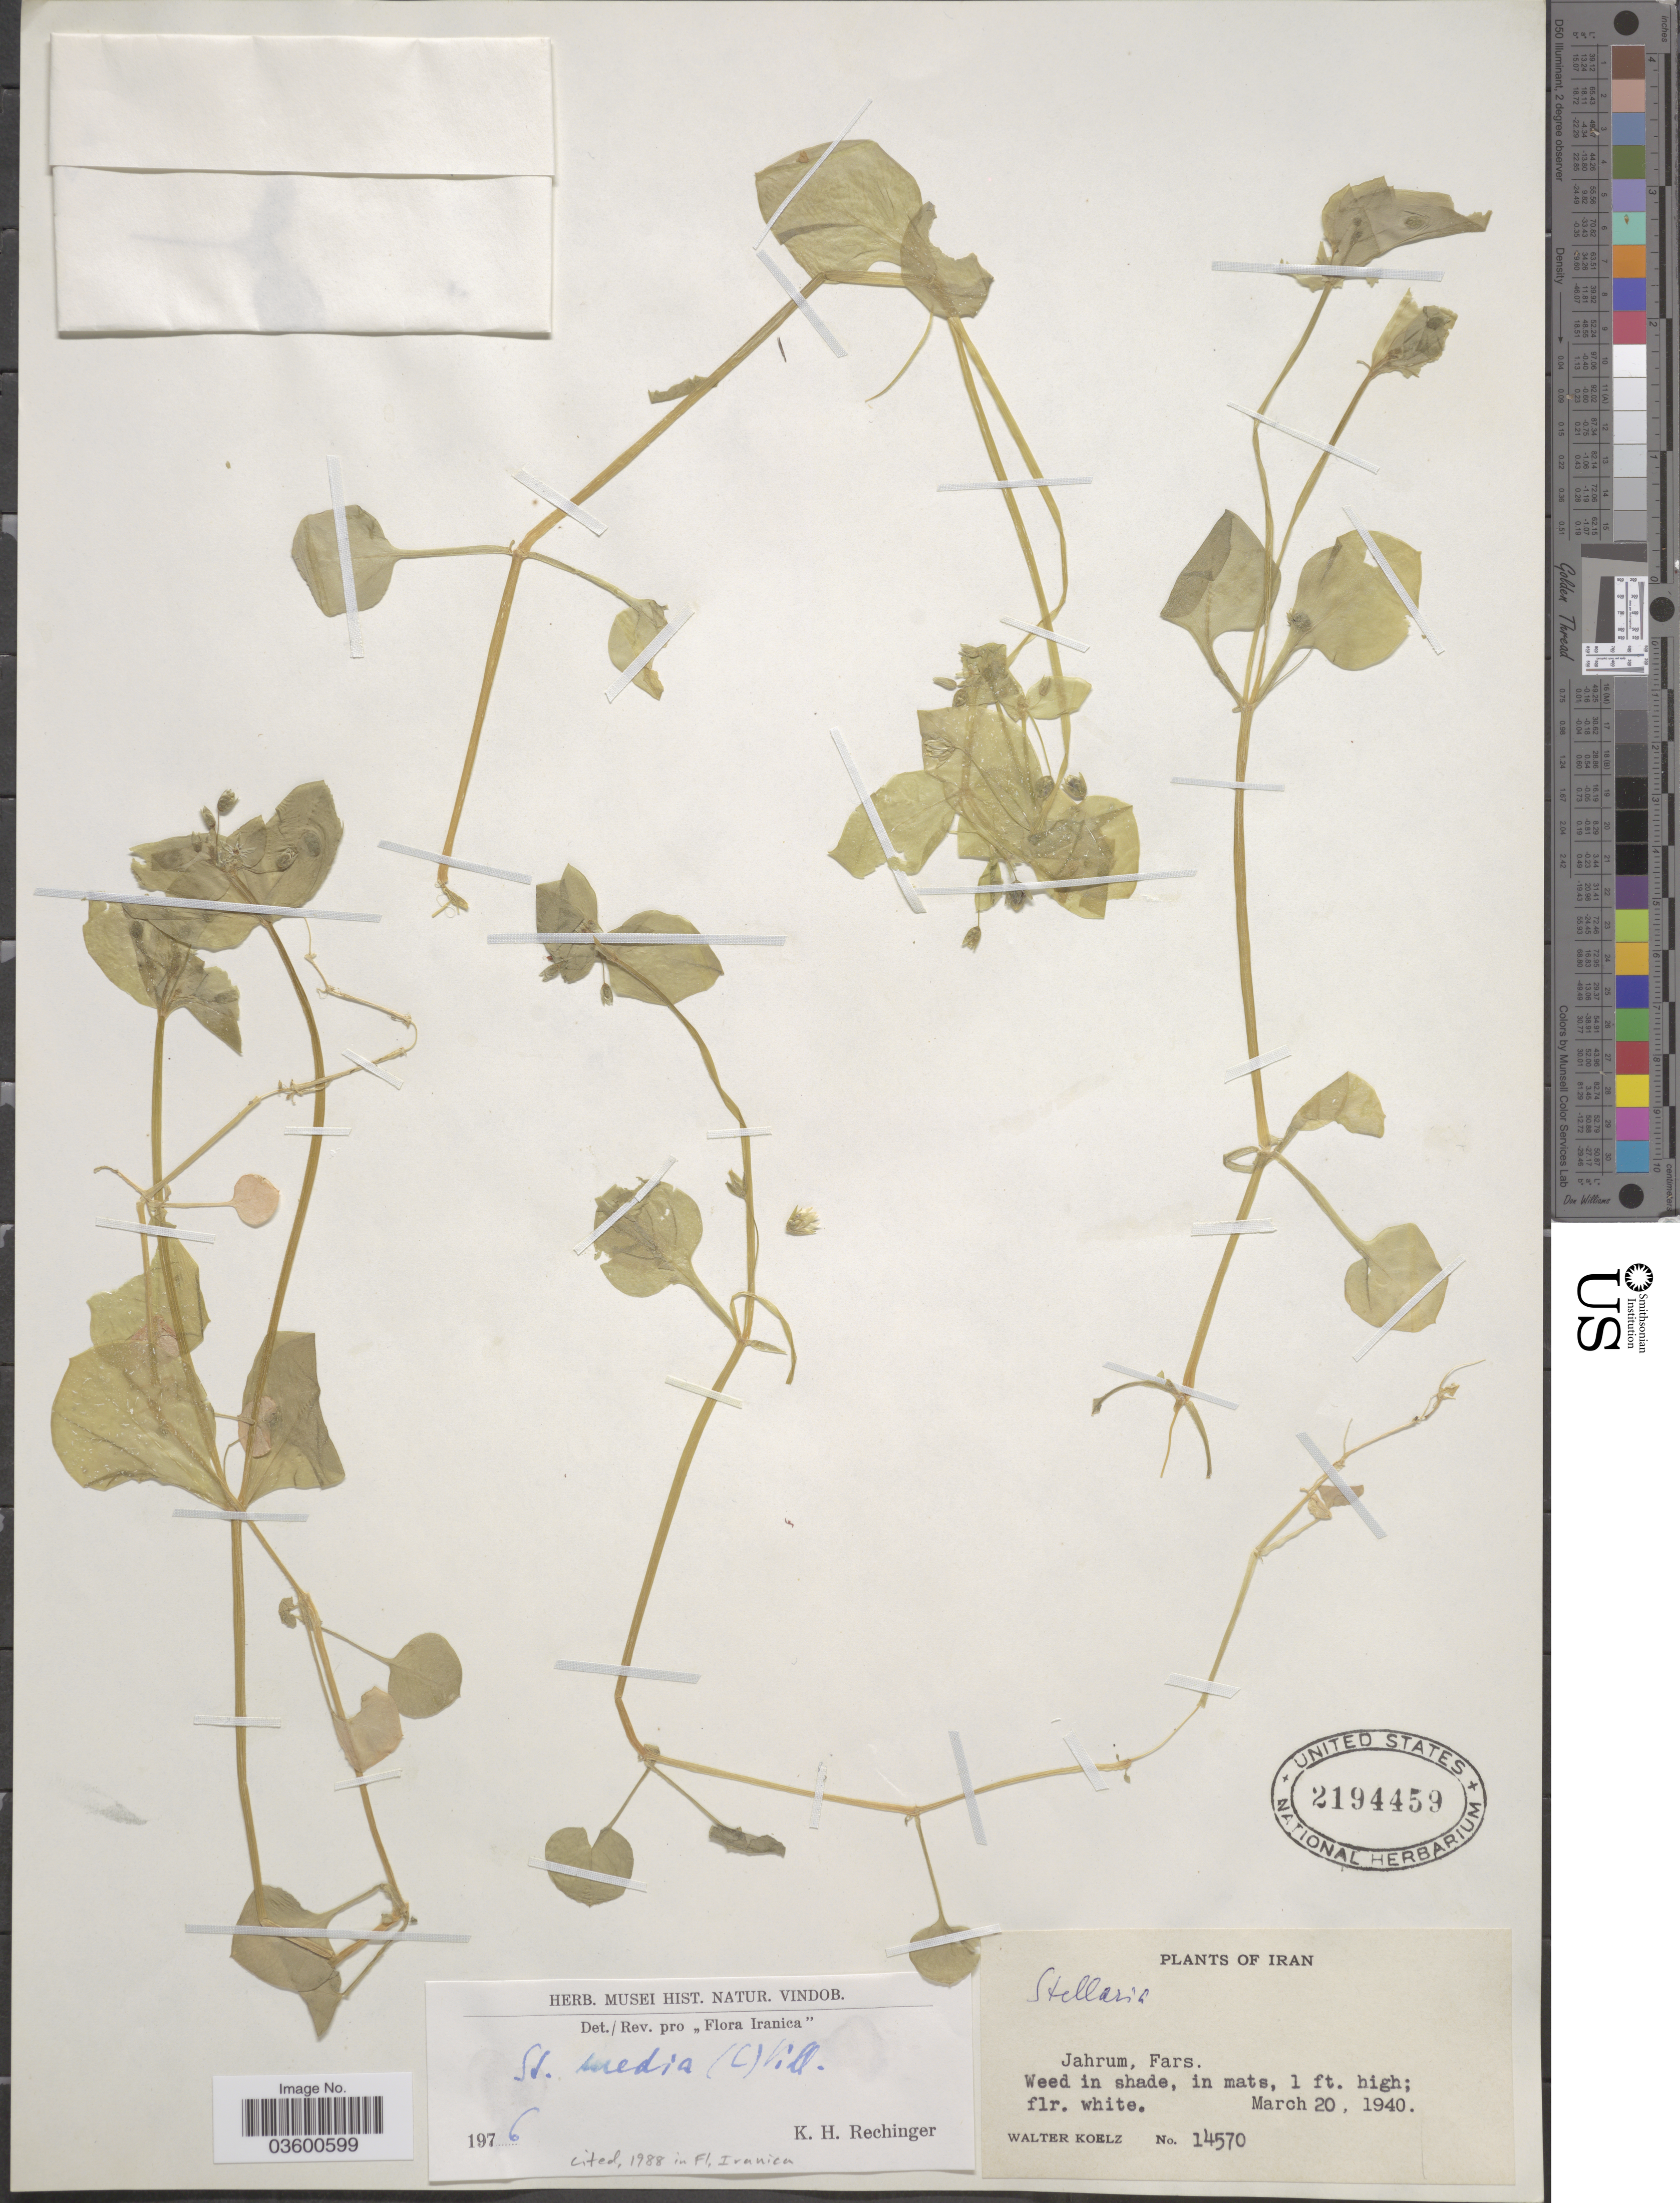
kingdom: Plantae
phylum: Tracheophyta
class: Magnoliopsida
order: Caryophyllales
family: Caryophyllaceae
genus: Stellaria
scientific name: Stellaria media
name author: (L.) Vill.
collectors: W. N. Koelz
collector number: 14570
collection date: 1940-03-20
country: Iran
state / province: Fars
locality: Jahrum.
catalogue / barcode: US 2194459